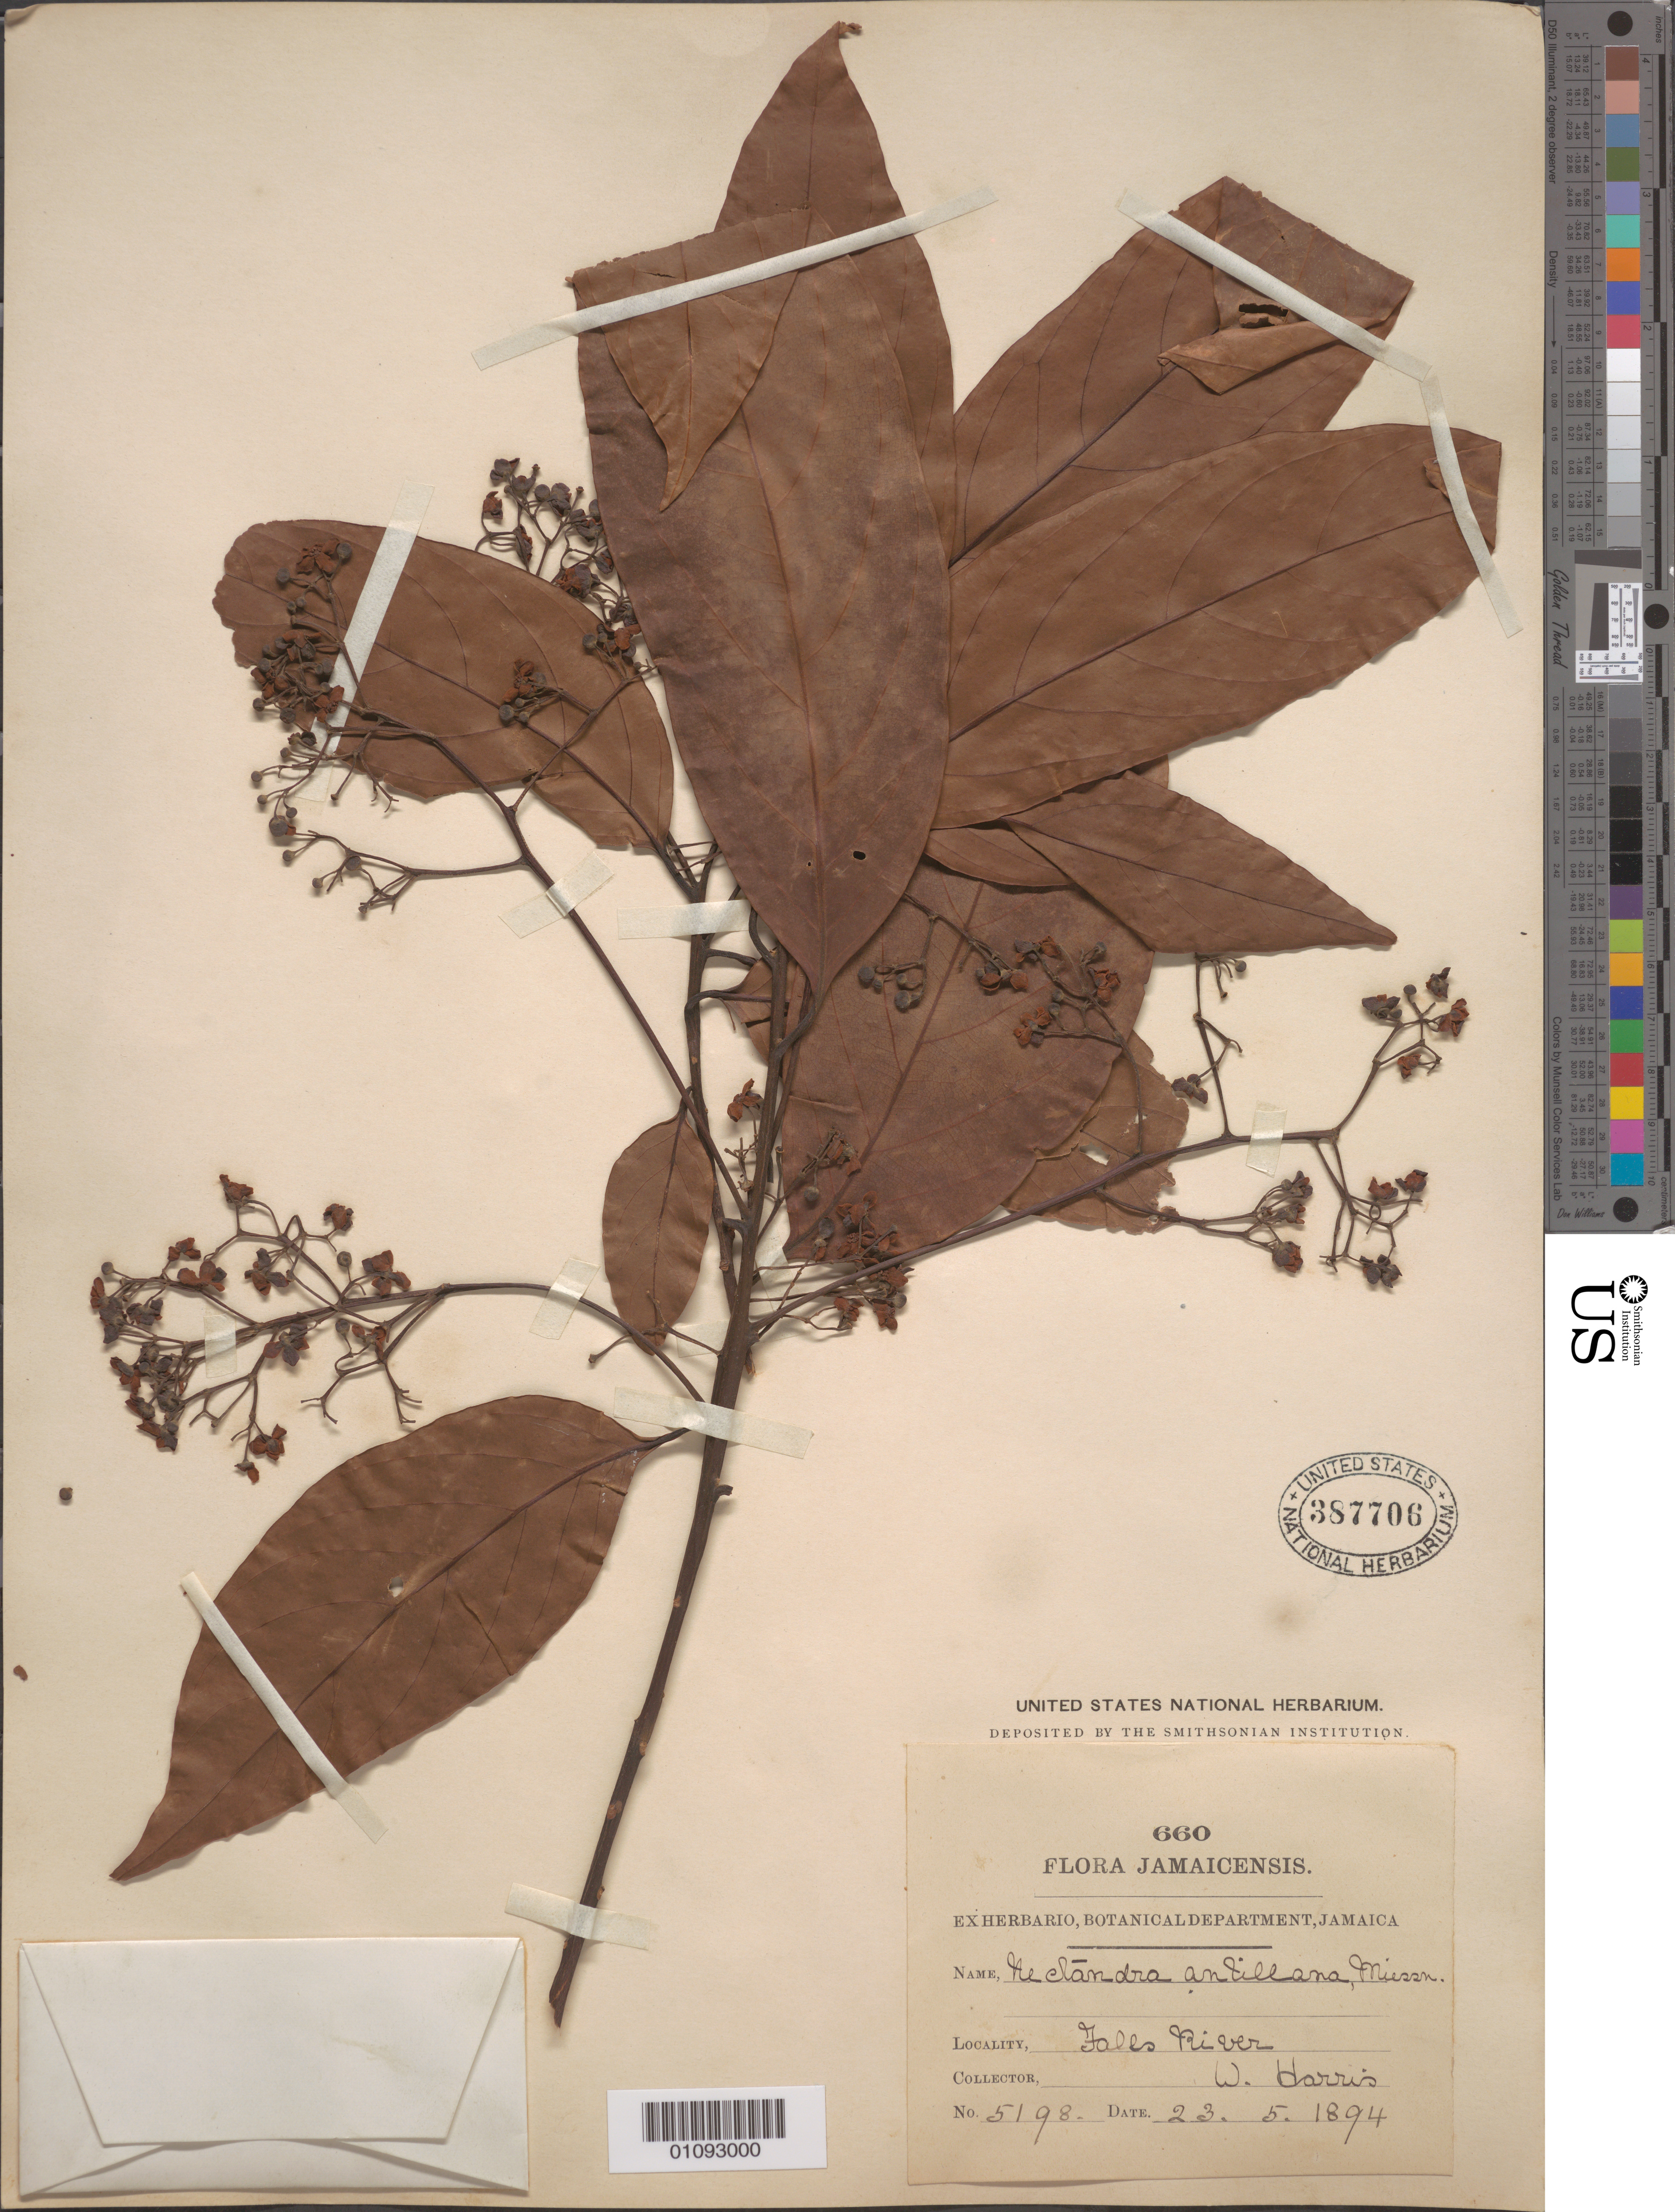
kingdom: Plantae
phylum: Tracheophyta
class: Magnoliopsida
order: Laurales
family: Lauraceae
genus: Nectandra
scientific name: Nectandra hihua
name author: (Ruiz & Pav.) Rohwer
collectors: W. Harris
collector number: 5198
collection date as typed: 23 May 1894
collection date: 1894-05-23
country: Jamaica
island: Jamaica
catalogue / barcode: US 387706